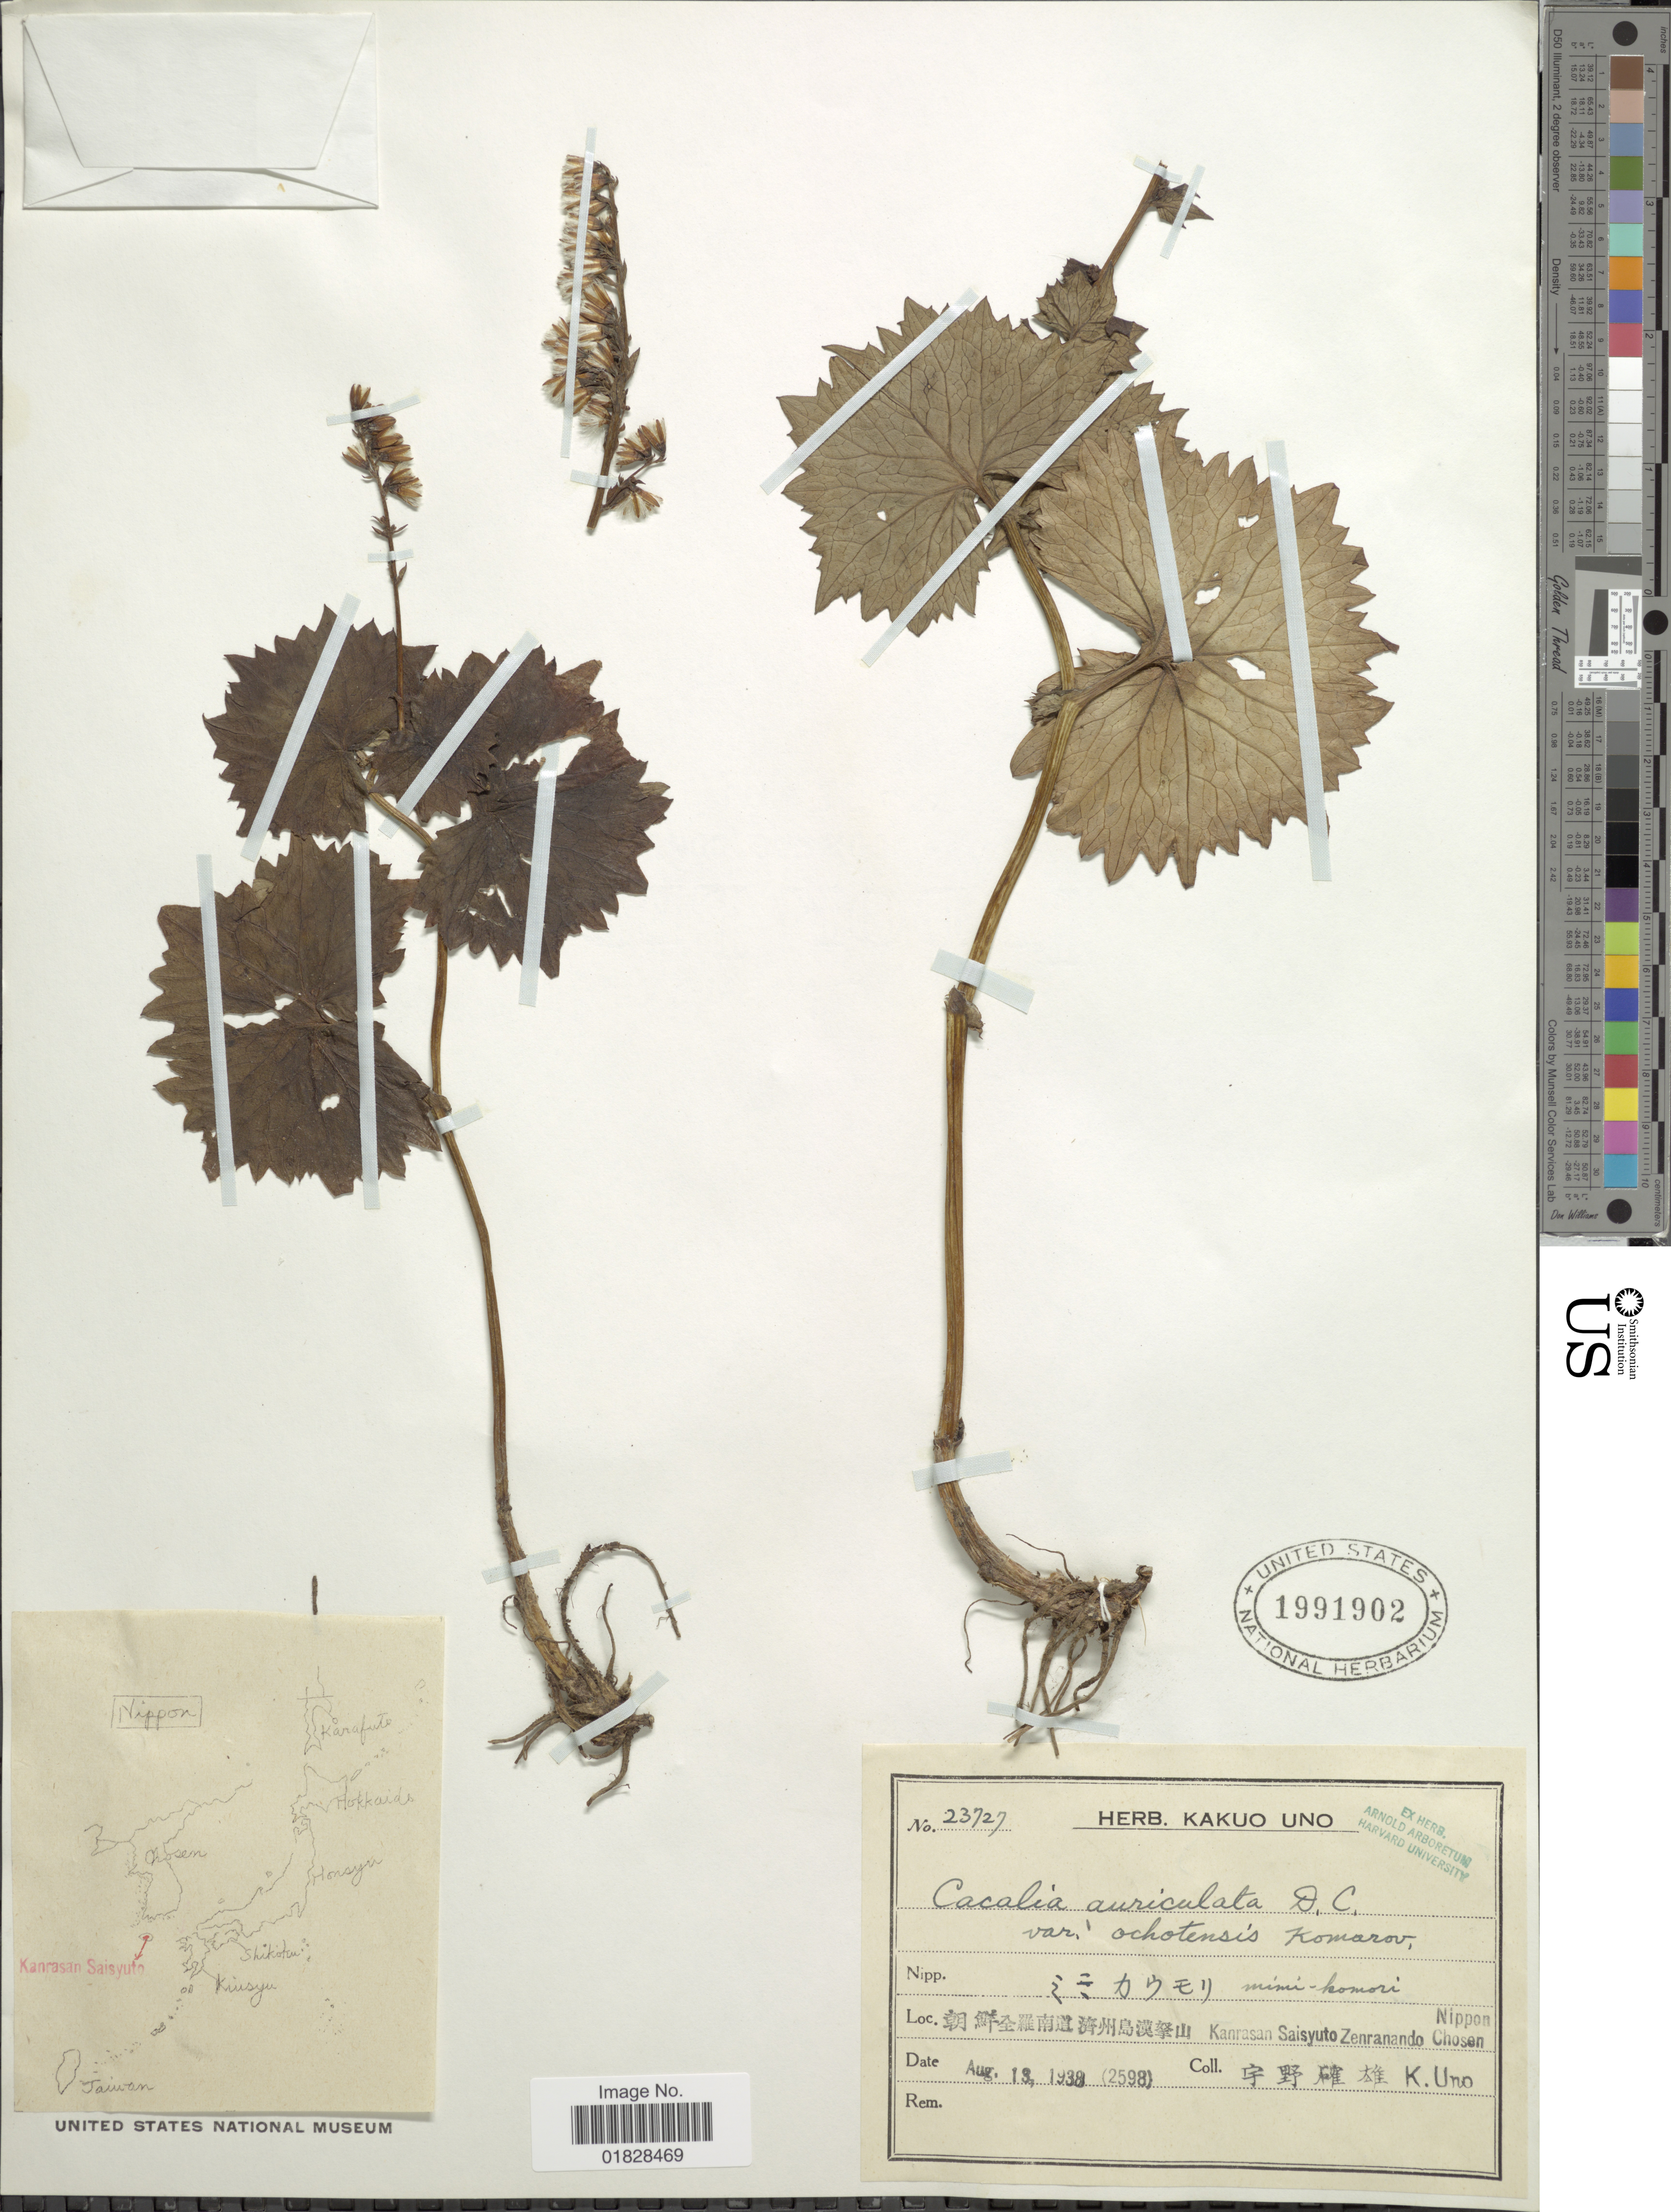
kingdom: Plantae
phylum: Tracheophyta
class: Magnoliopsida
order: Asterales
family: Asteraceae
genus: Parasenecio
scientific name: Parasenecio auriculatus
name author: (DC.) H. Koyama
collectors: K. Uno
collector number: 23727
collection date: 1938-08-13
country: Japan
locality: X Kanrasan Saisyuto Zenranando Nippon Chosen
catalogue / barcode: US 1991902